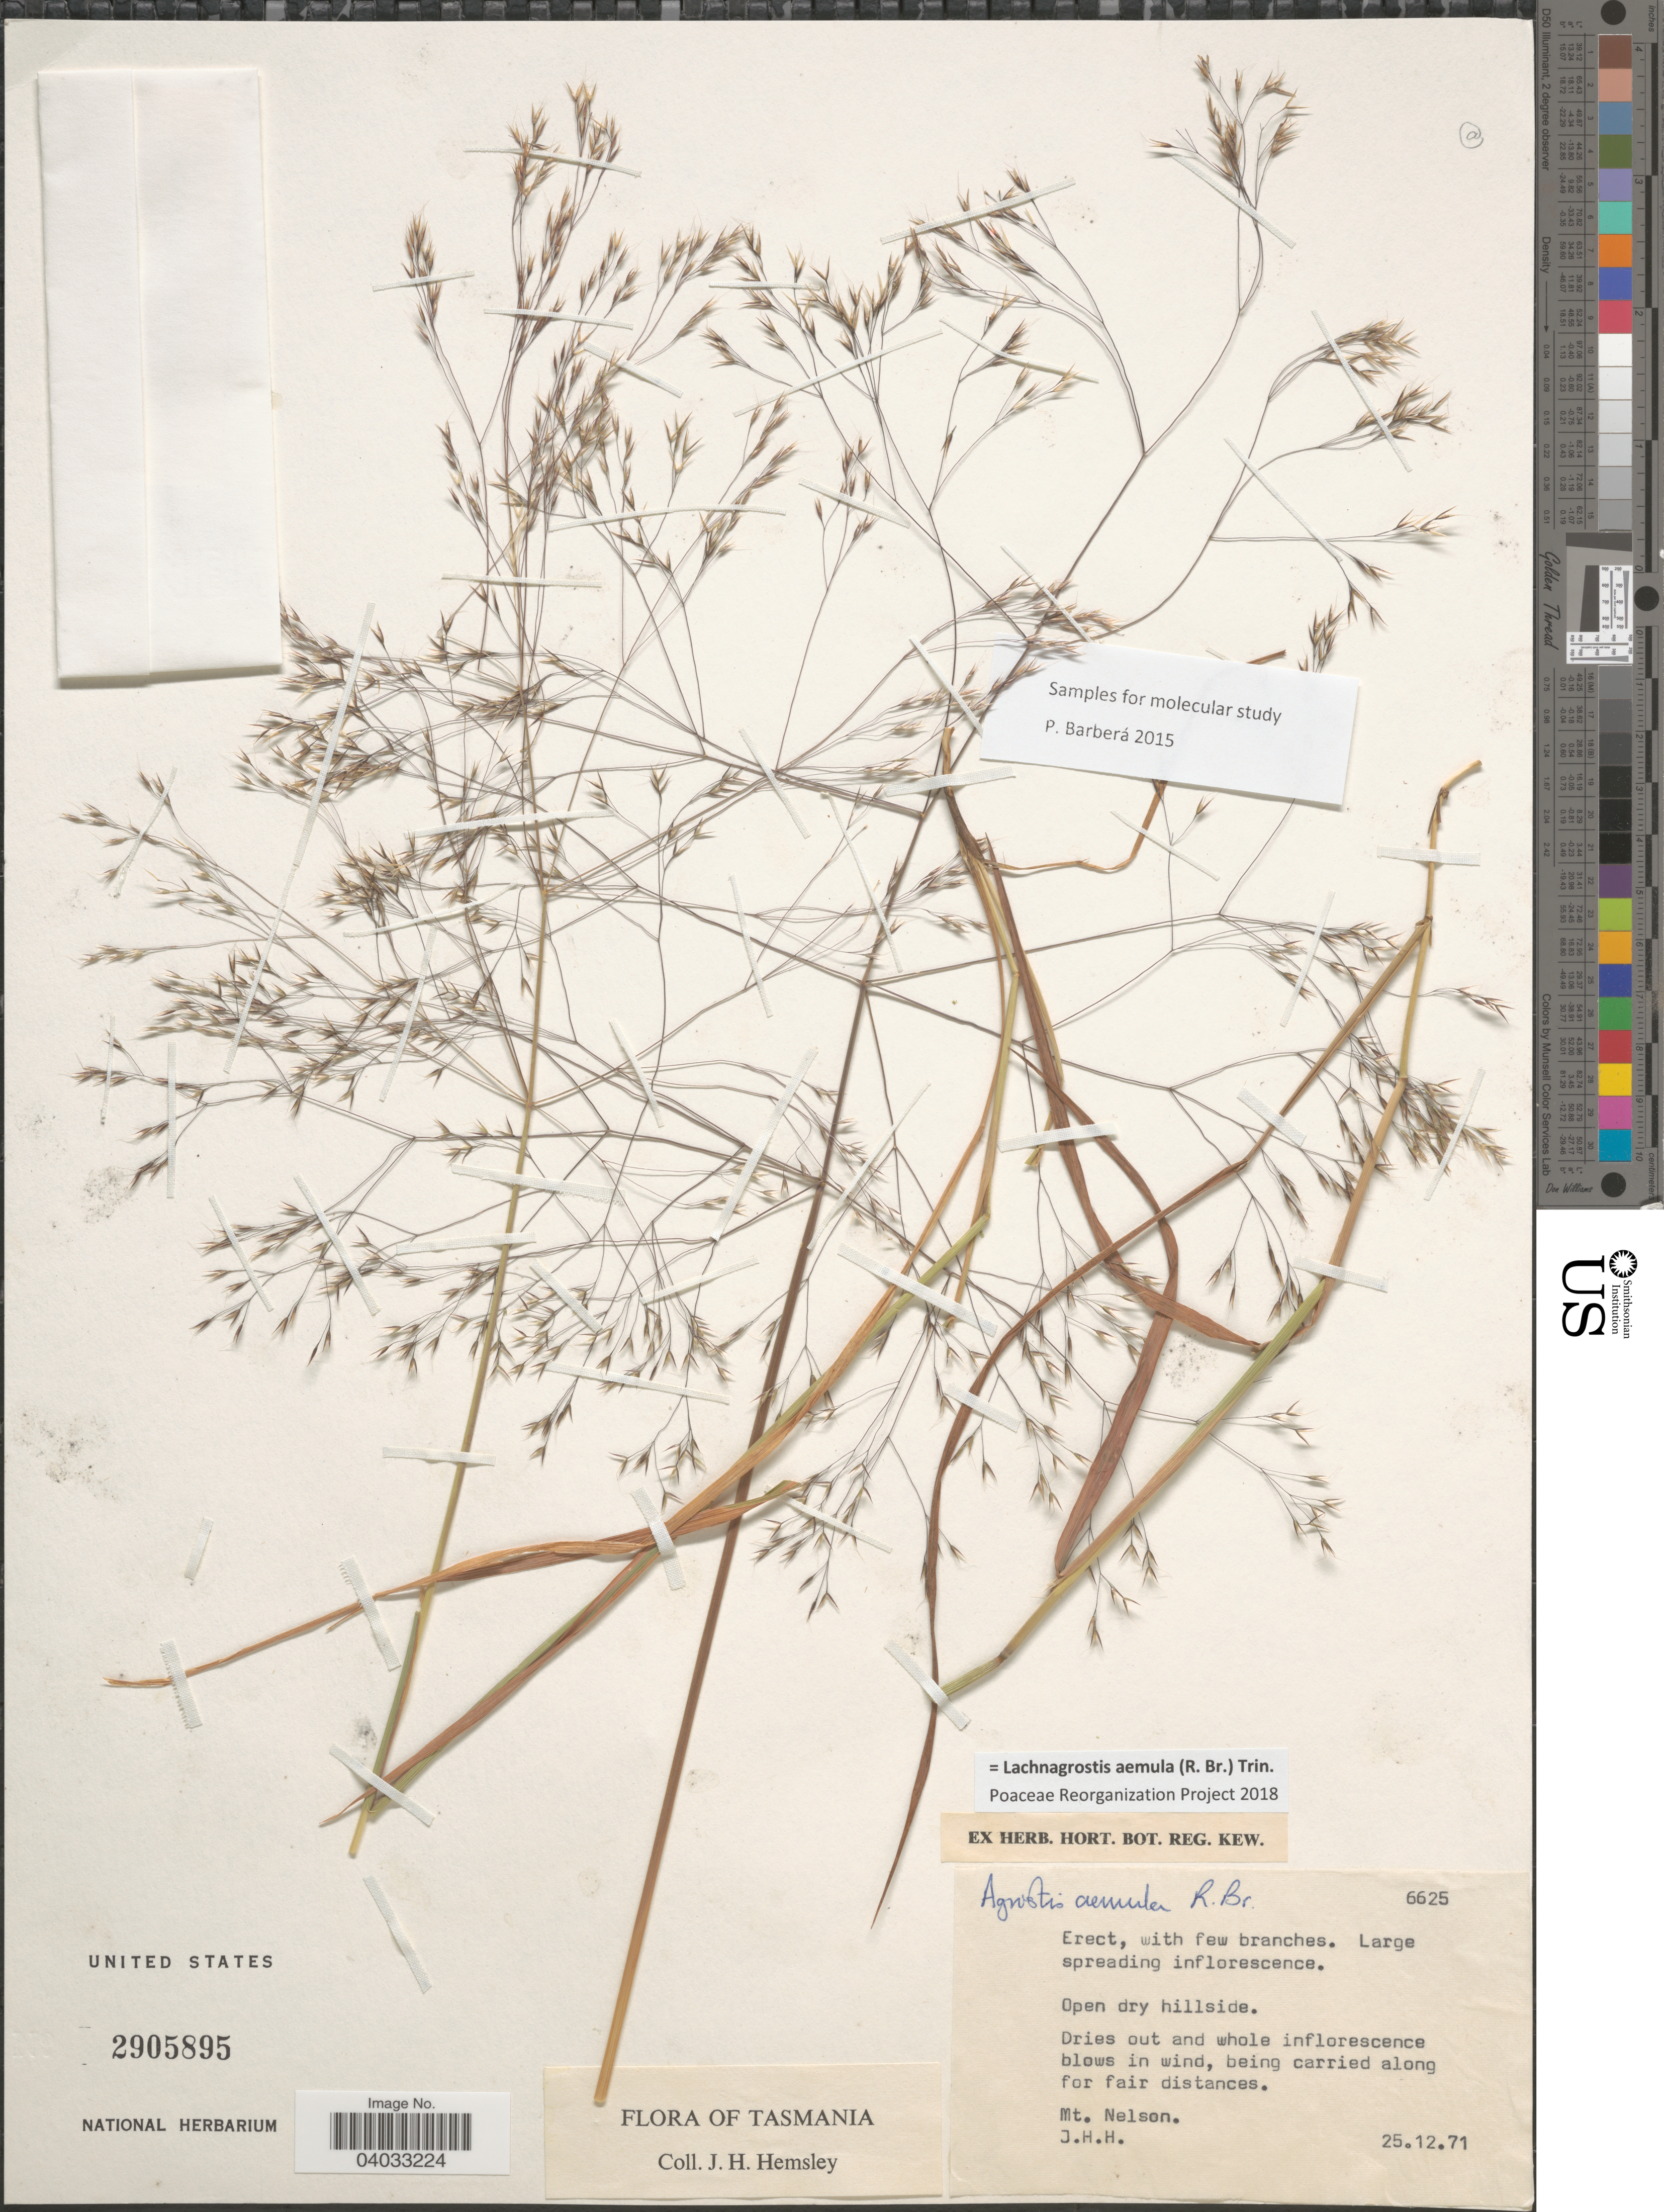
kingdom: Plantae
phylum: Tracheophyta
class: Liliopsida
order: Poales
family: Poaceae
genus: Lachnagrostis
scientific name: Lachnagrostis aemula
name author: (R. Br.) Trin.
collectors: J. H. Hemsley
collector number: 6625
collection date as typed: Transcribed d/m/y: 25/12/71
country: Australia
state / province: Tasmania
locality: Mt. Nelson.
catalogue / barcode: US 2905895